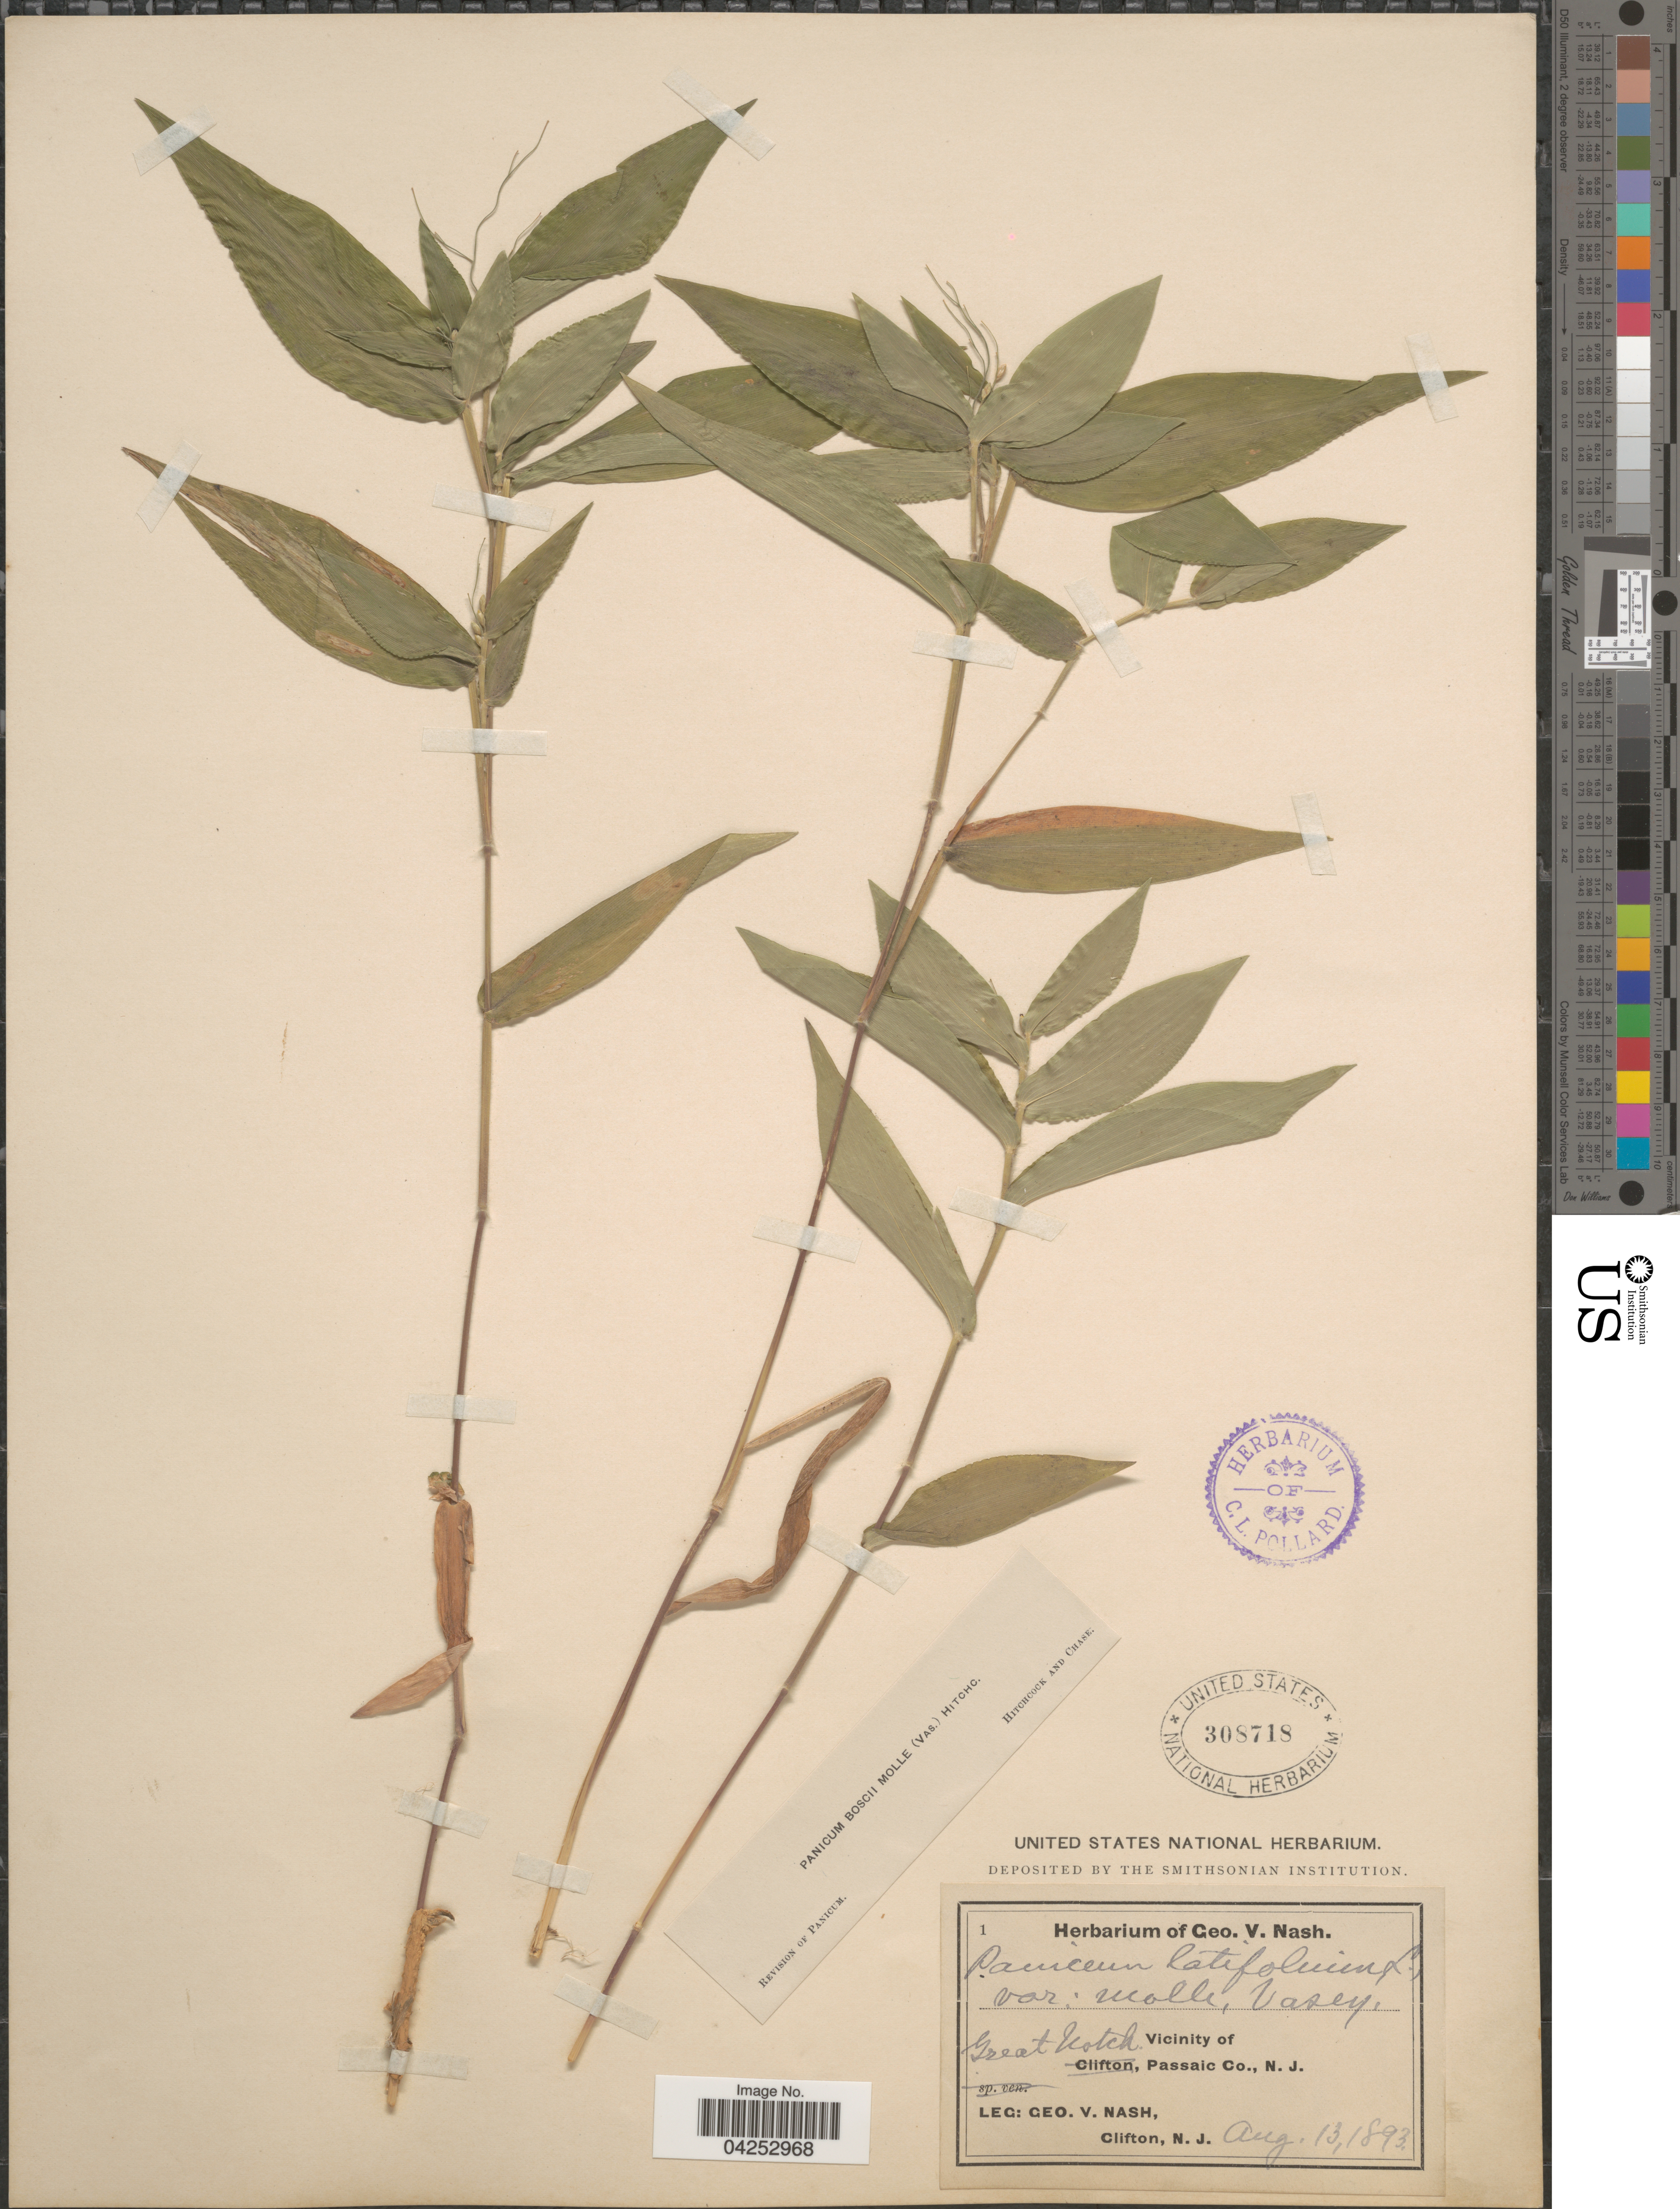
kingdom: Plantae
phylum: Tracheophyta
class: Liliopsida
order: Poales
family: Poaceae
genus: Dichanthelium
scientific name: Dichanthelium boscii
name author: (Poir.) Gould & C.A. Clark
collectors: G. V. Nash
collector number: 1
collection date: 1893-08-13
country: United States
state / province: New Jersey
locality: Vicinity of Great Notch, Passaic Co.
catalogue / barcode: US 308718